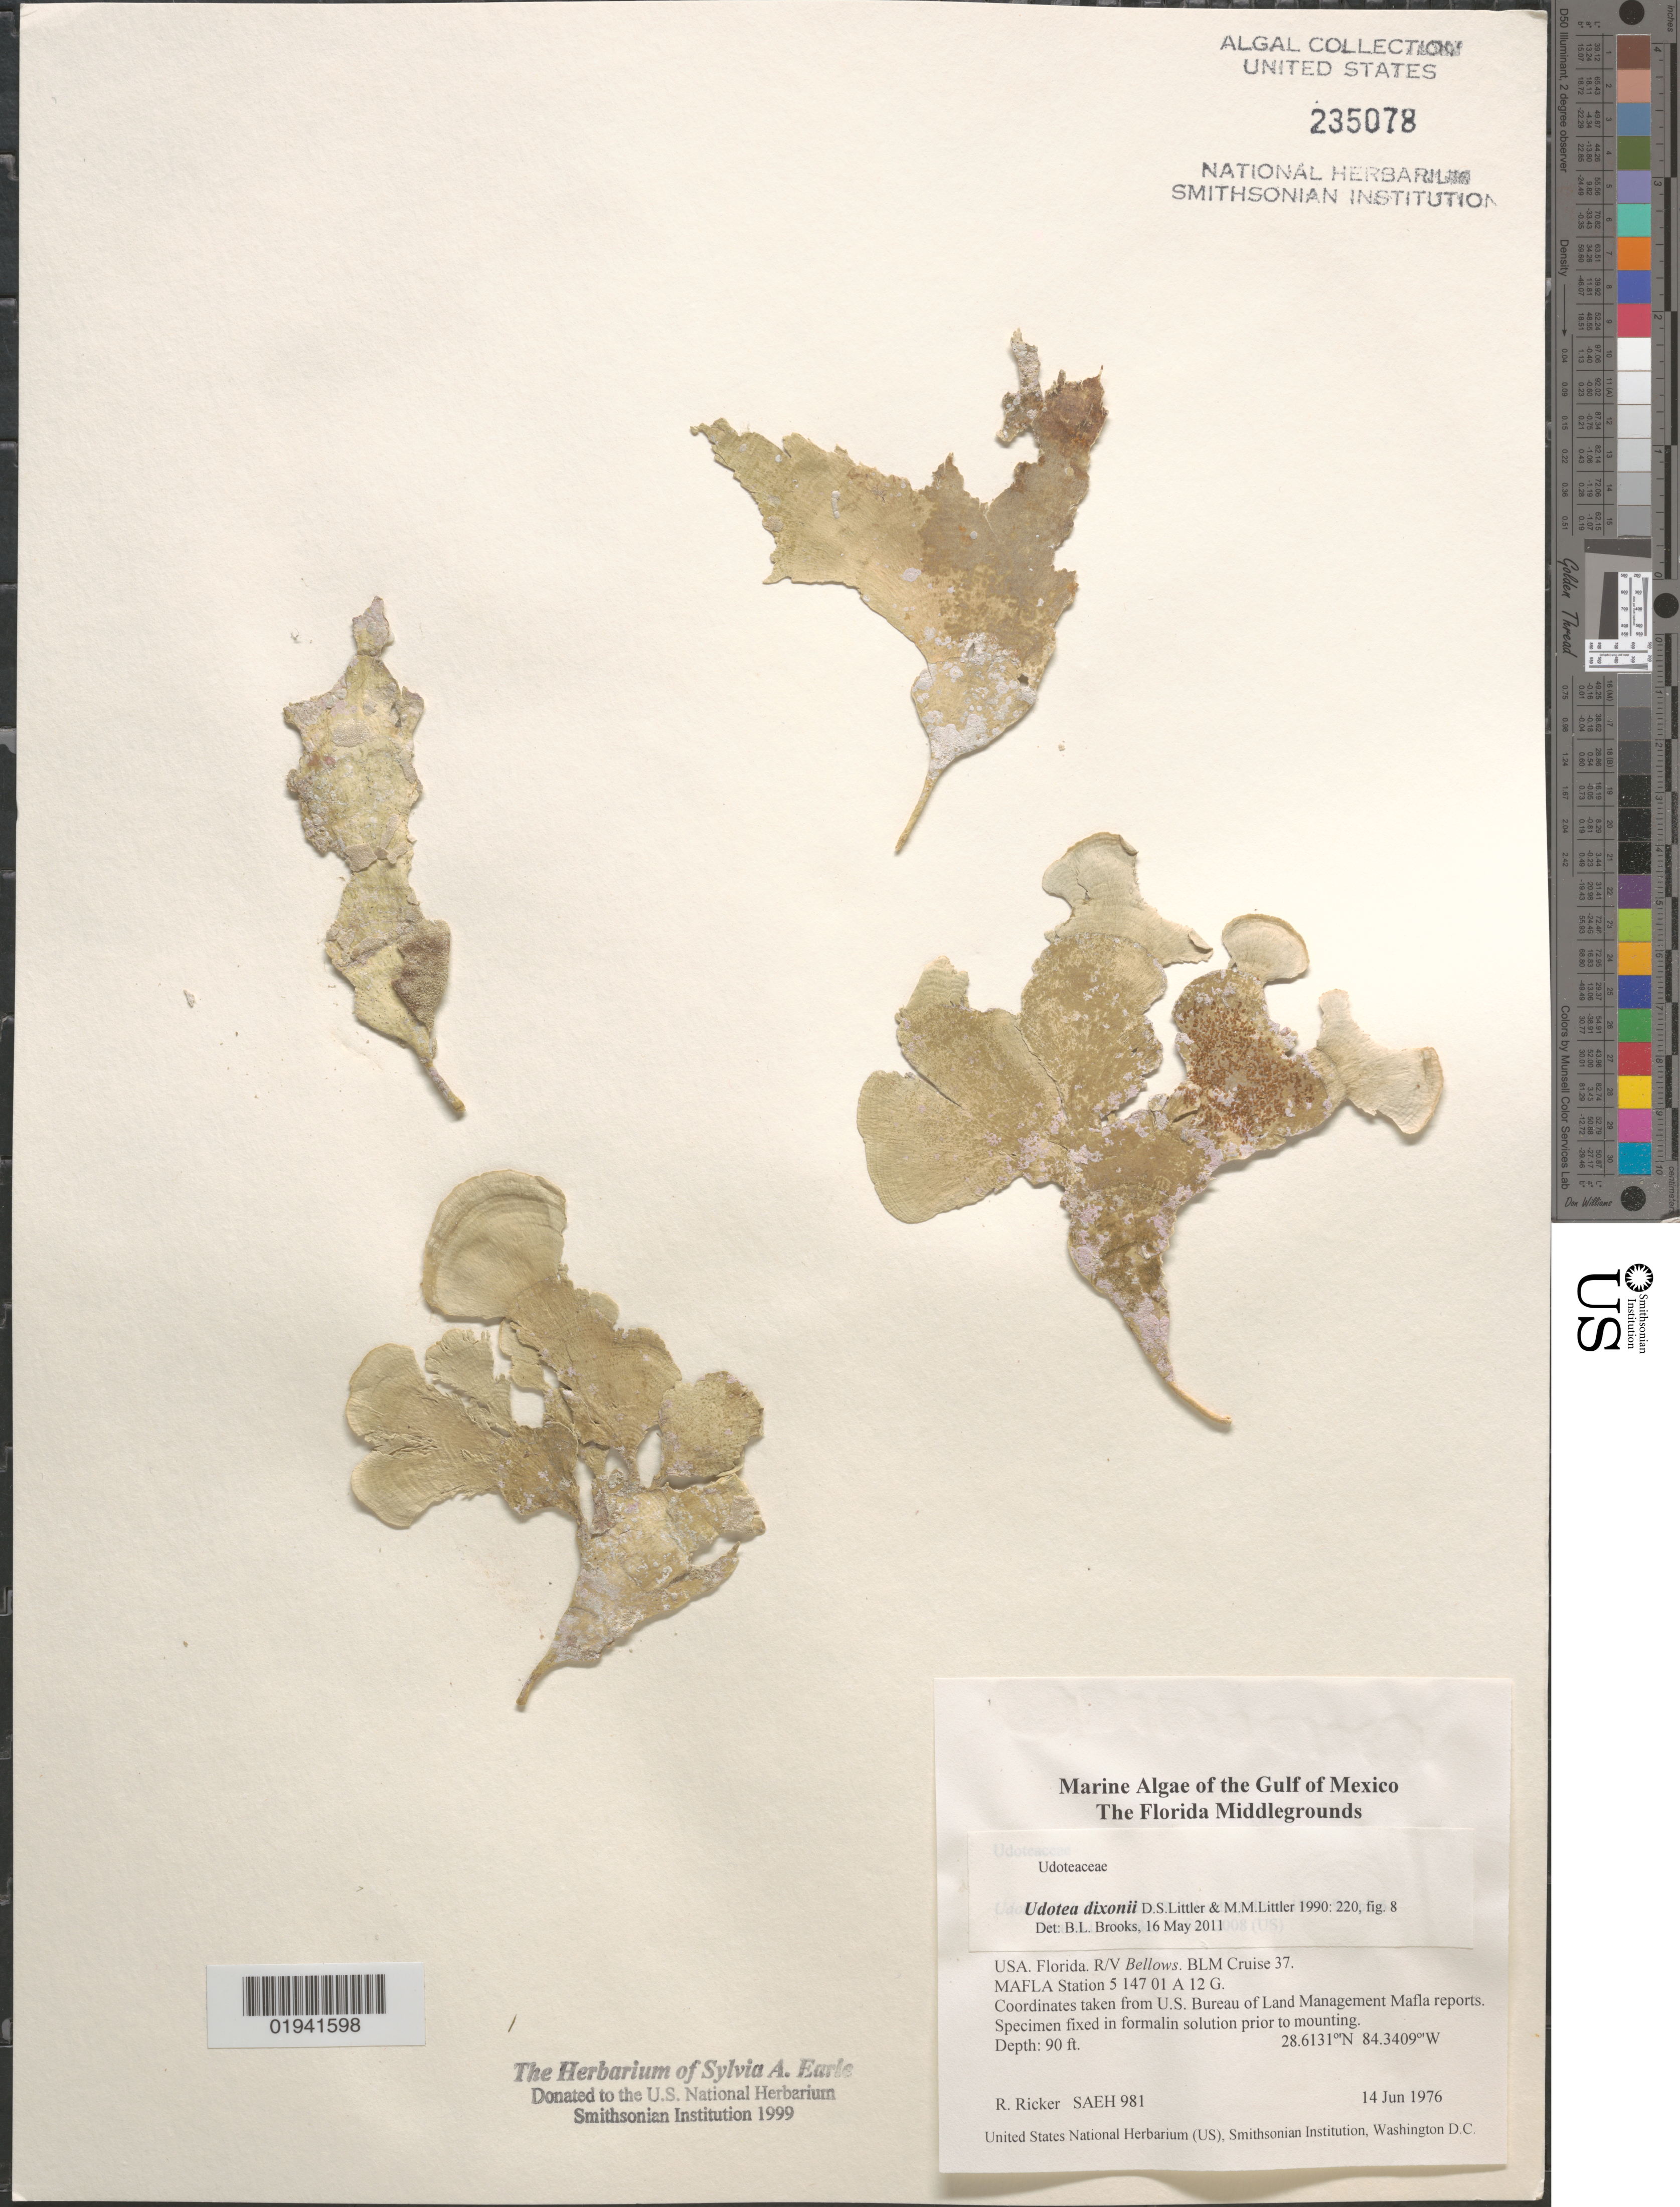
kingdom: Plantae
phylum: Chlorophyta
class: Ulvophyceae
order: Bryopsidales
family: Udoteaceae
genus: Udotea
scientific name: Udotea dixonii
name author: D.S. Littler & Littler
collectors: R. Ricker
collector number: SAEH981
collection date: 1976-06-14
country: United States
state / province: Florida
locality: The Gulf of Mexico. The Florida Middlegrounds. R/V Bellows. BLM Cruise 37. MAFLA Station 5 147 01 A 12 G.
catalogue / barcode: US 235078